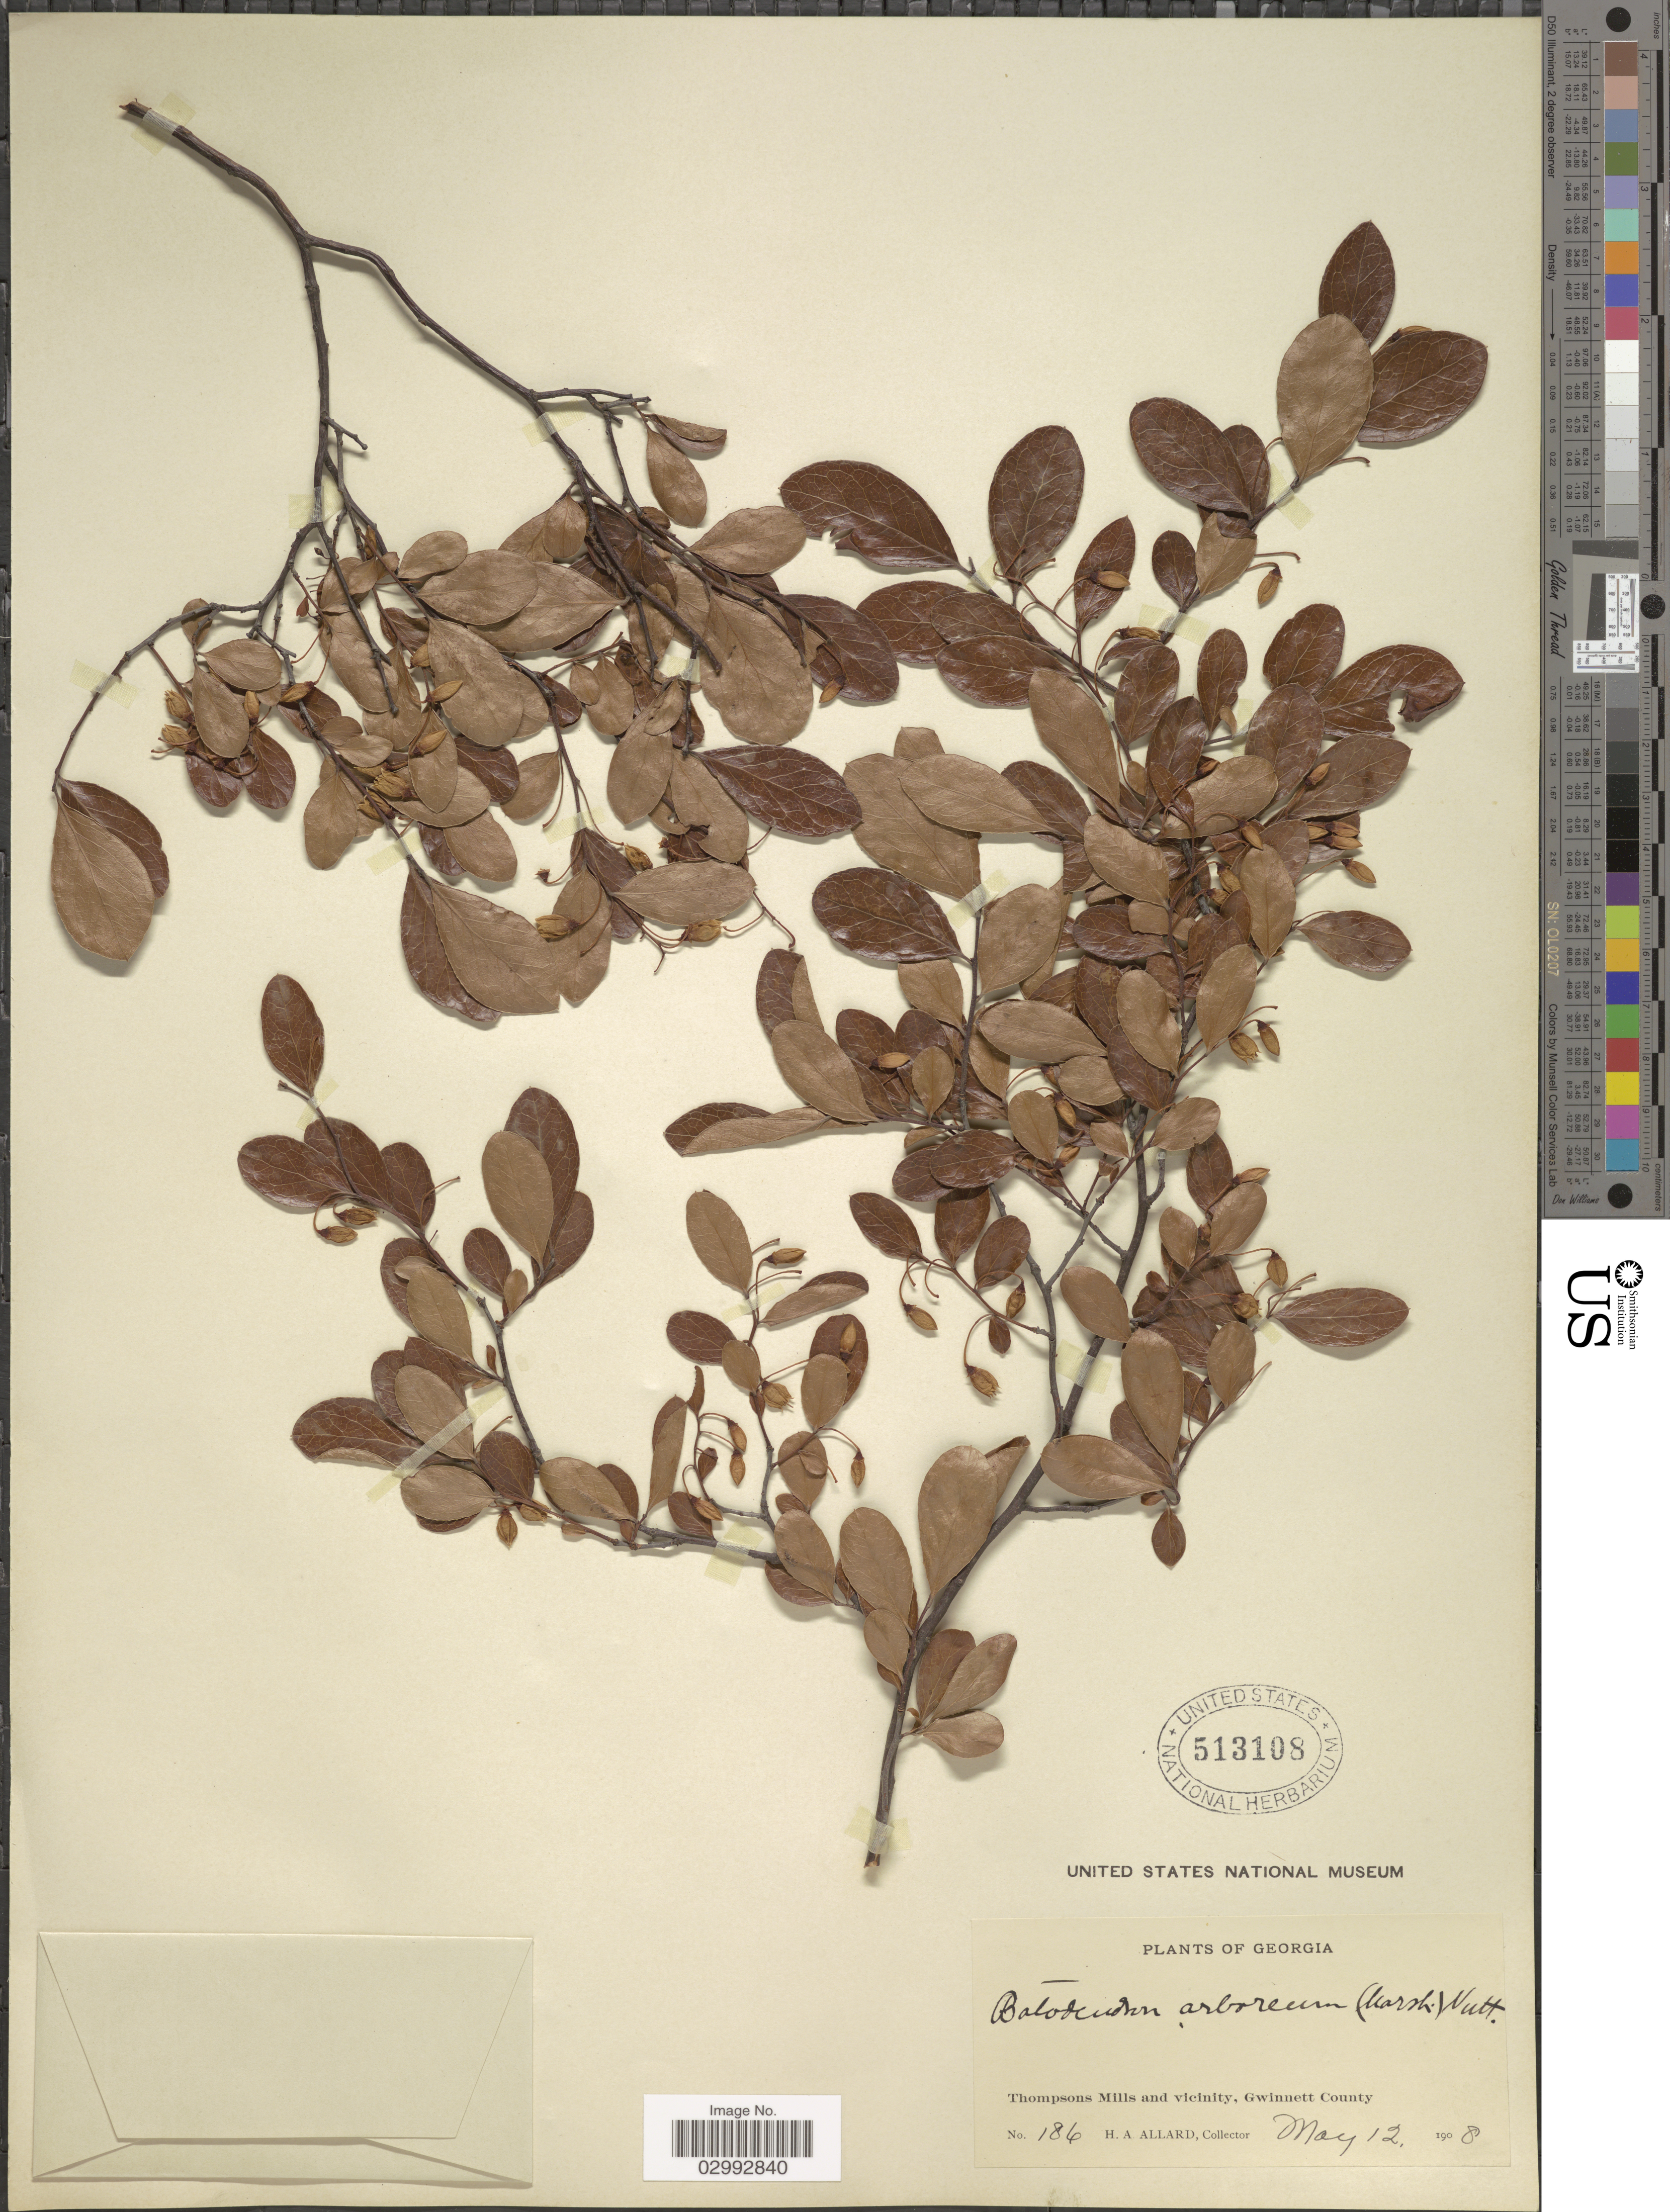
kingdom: Plantae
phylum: Tracheophyta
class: Magnoliopsida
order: Ericales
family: Ericaceae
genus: Batodendron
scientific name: Batodendron arboreum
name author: Nutt.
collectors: H. A. Allard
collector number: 186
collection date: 1908-05-12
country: United States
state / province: Georgia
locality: Thompsons Mills and vicinity, Gwinnett County.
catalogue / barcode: US 513108